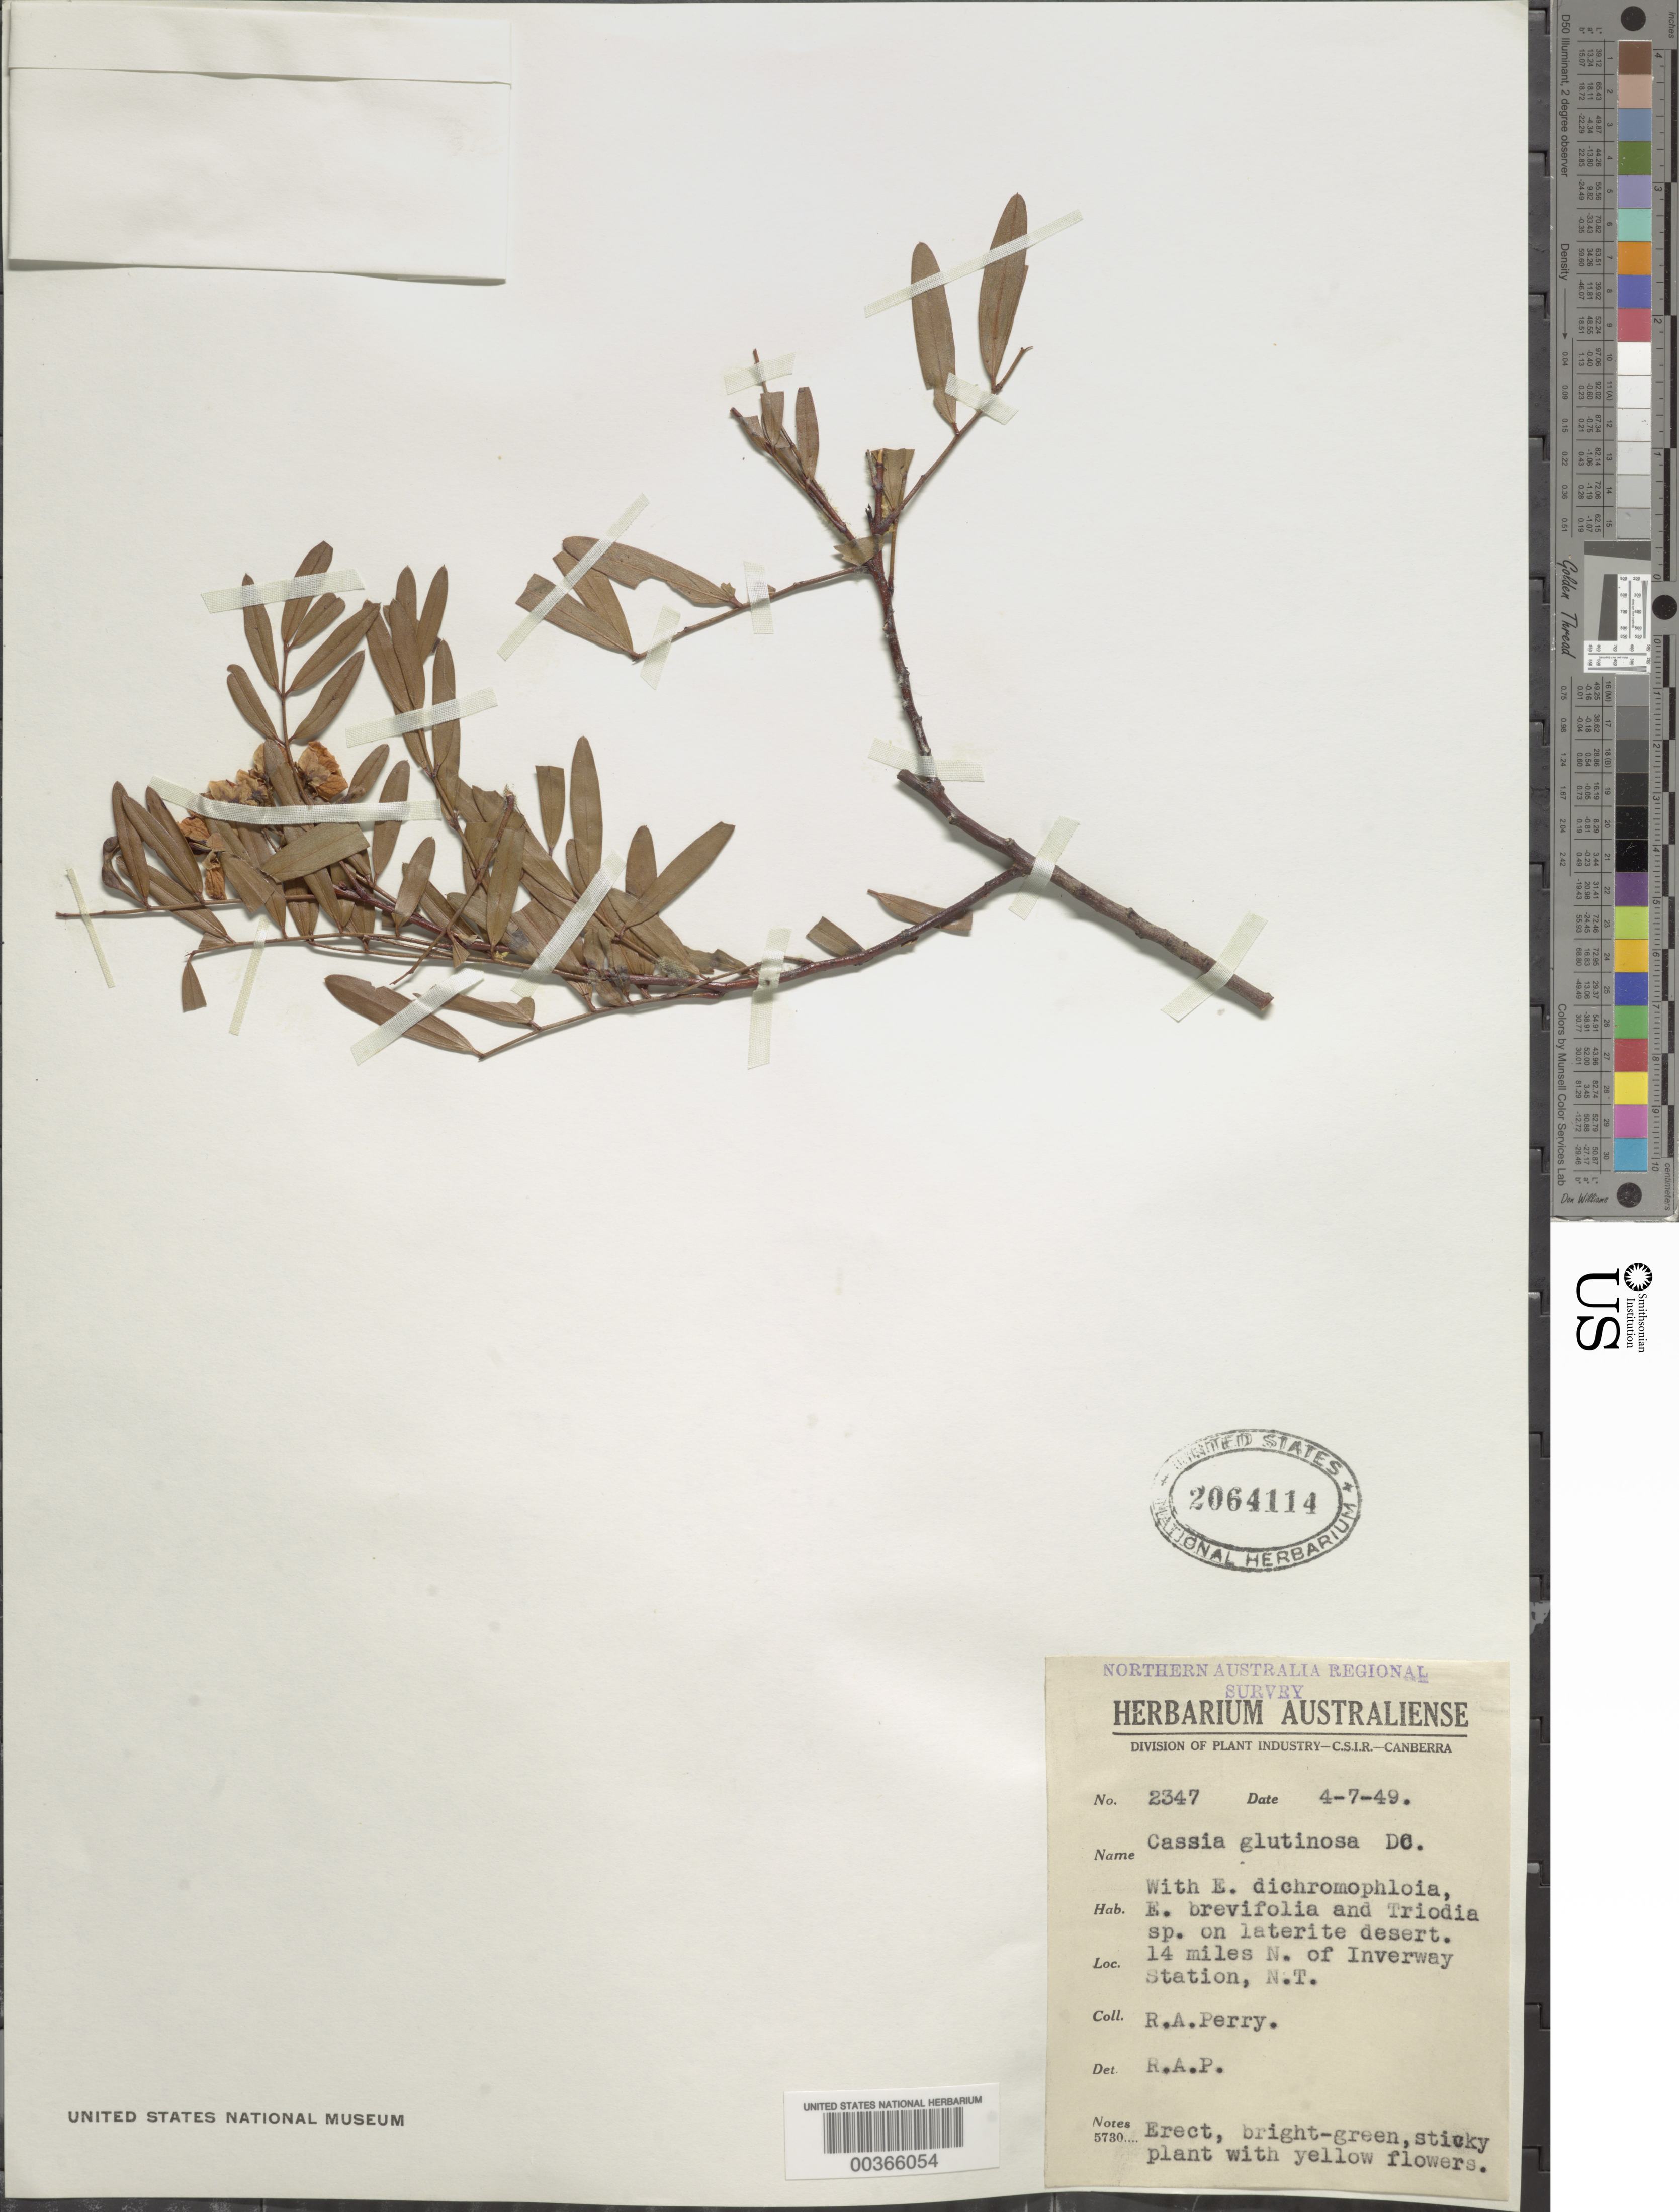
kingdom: Plantae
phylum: Tracheophyta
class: Magnoliopsida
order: Fabales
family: Fabaceae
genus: Senna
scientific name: Senna glutinosa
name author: (DC.) Randell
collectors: Perry, R. A.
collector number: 2347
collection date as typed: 04 Jul 1949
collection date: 1949-07-04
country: Australia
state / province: Northern Territory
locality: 14 mi n of inverway station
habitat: On laterite desert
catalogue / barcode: US 2064114